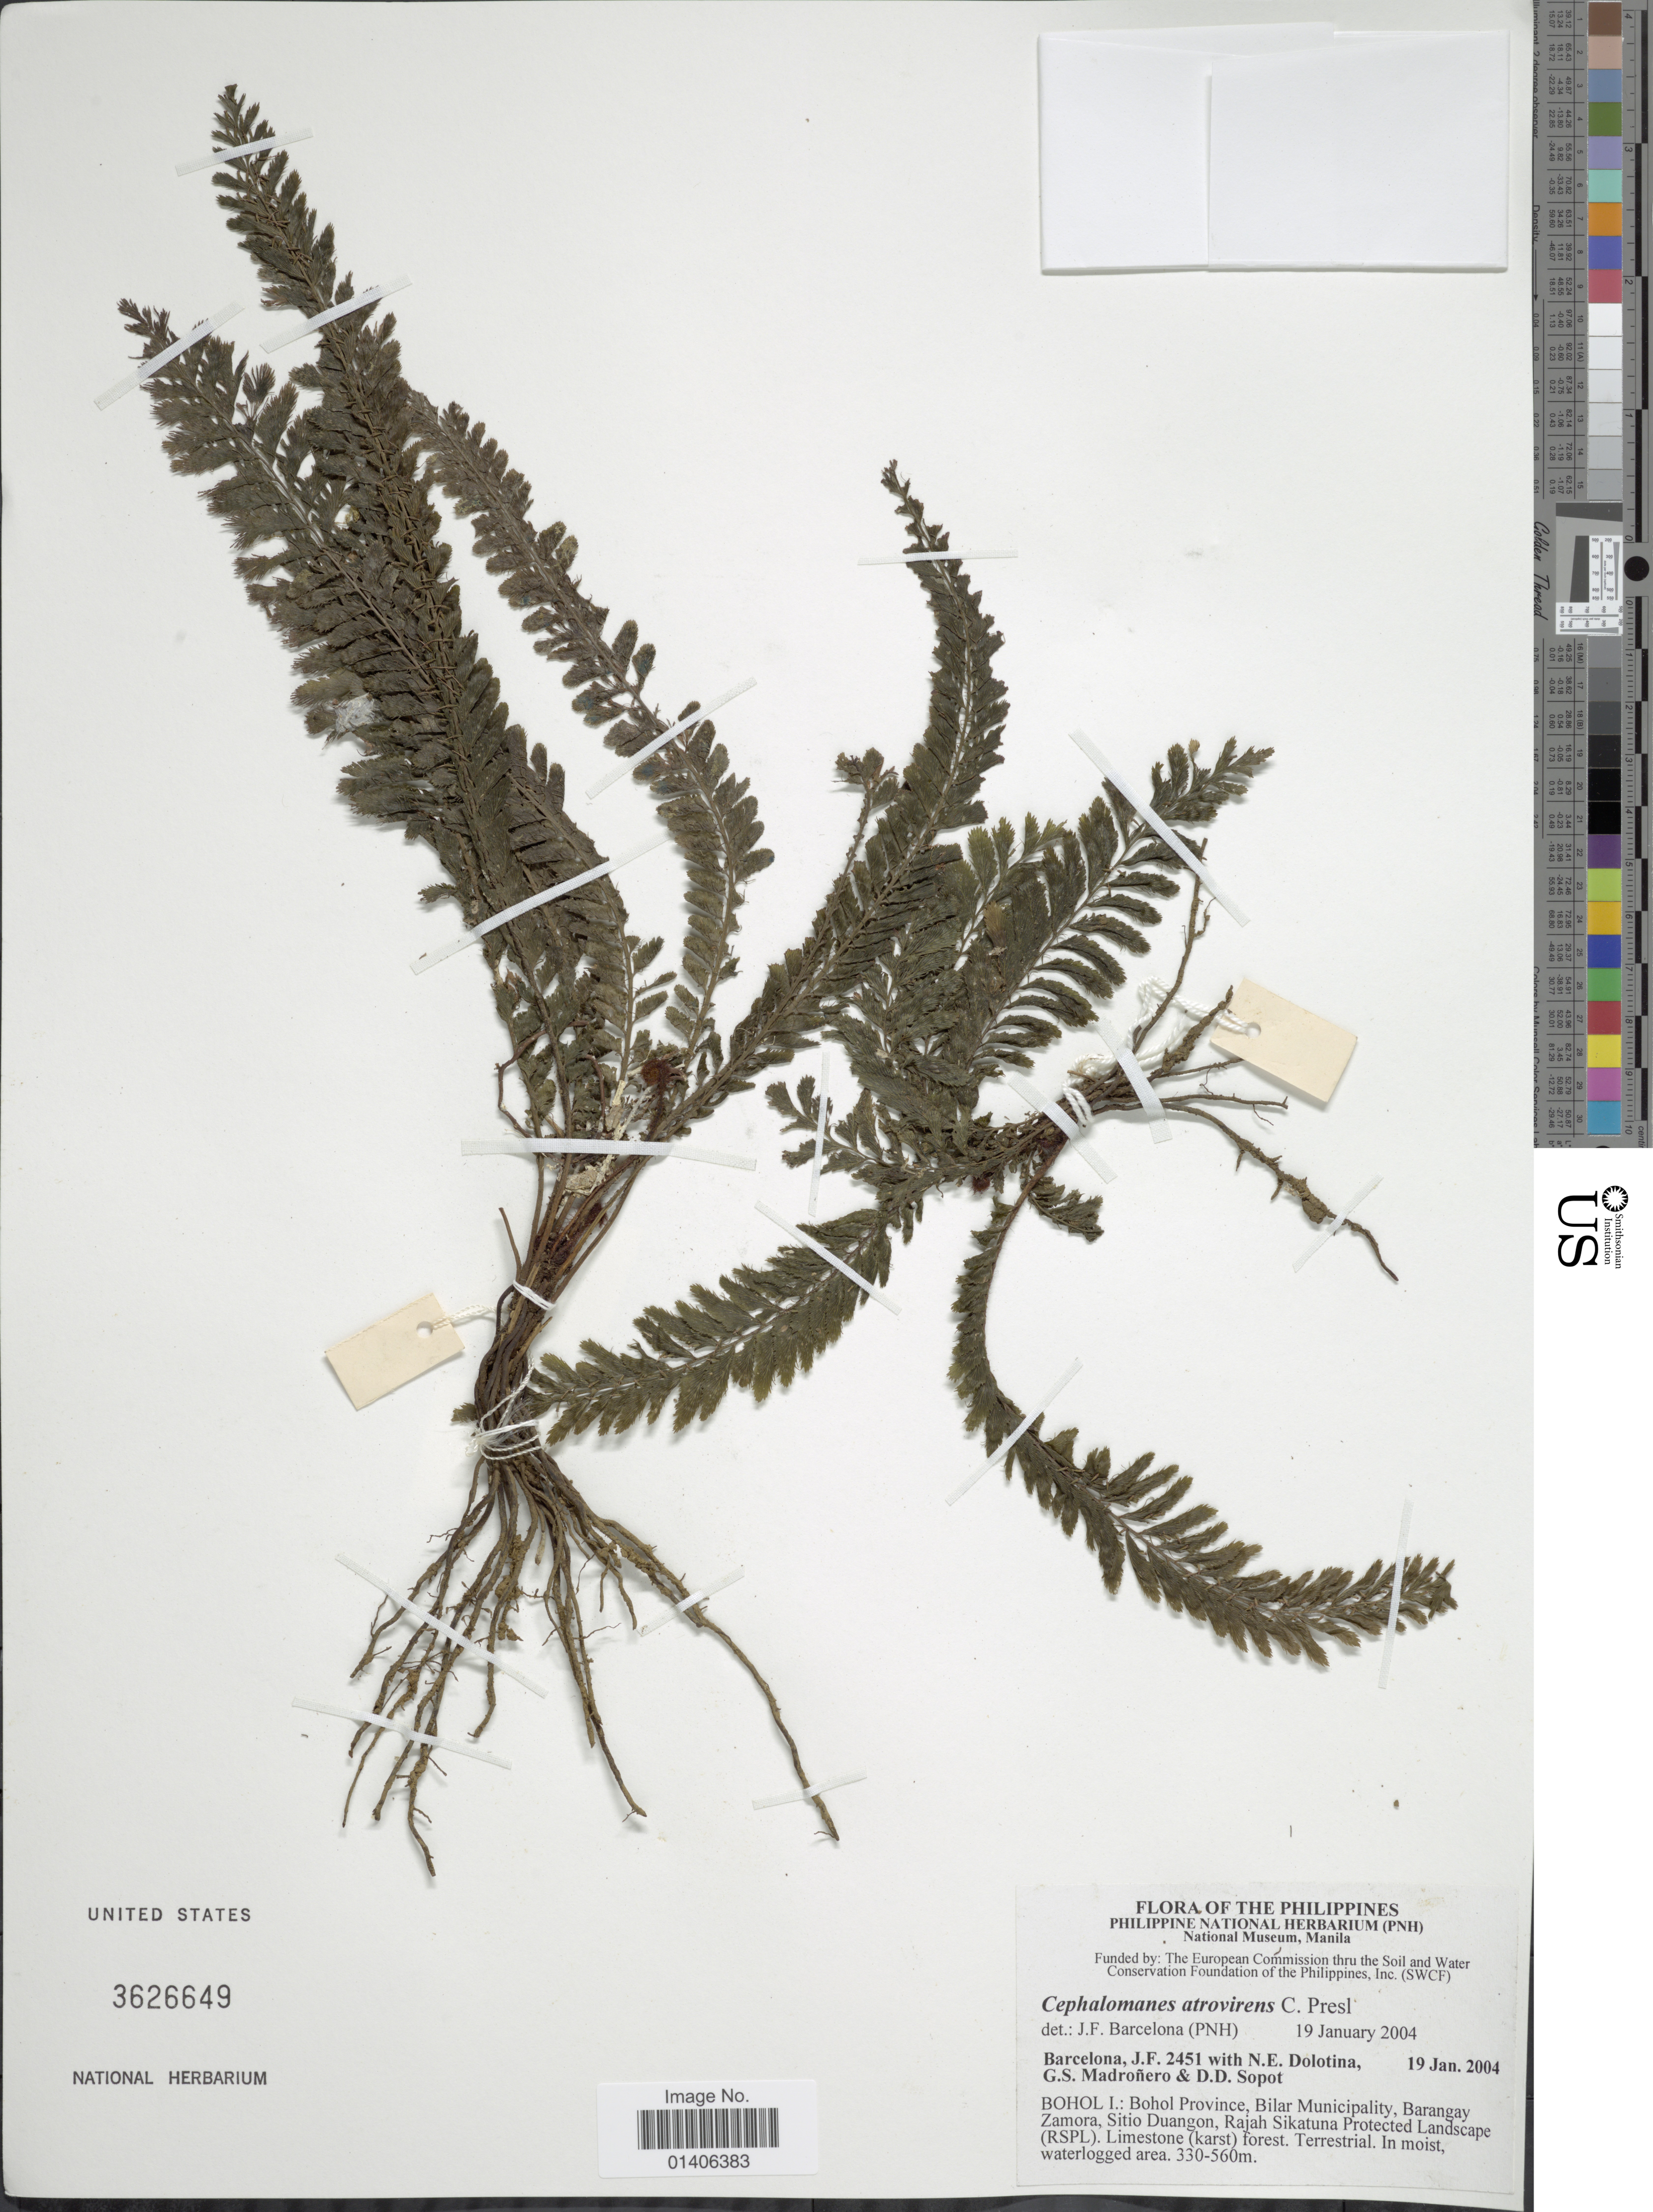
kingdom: Plantae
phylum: Tracheophyta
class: Polypodiopsida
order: Hymenophyllales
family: Hymenophyllaceae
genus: Cephalomanes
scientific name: Cephalomanes atrovirens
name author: C. Presl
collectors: J. F. Barcelona, N. Dolotina, G. Madroñero & D. Sopot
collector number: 2451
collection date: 2004-01-19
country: Philippines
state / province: Central Visayas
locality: Bohol I: Bohol Province, Bilar Municipality, Barangay Zamora, Sitio Duangon, Rajah Sikatuna Protected Landscape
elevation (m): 330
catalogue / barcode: US 3626649